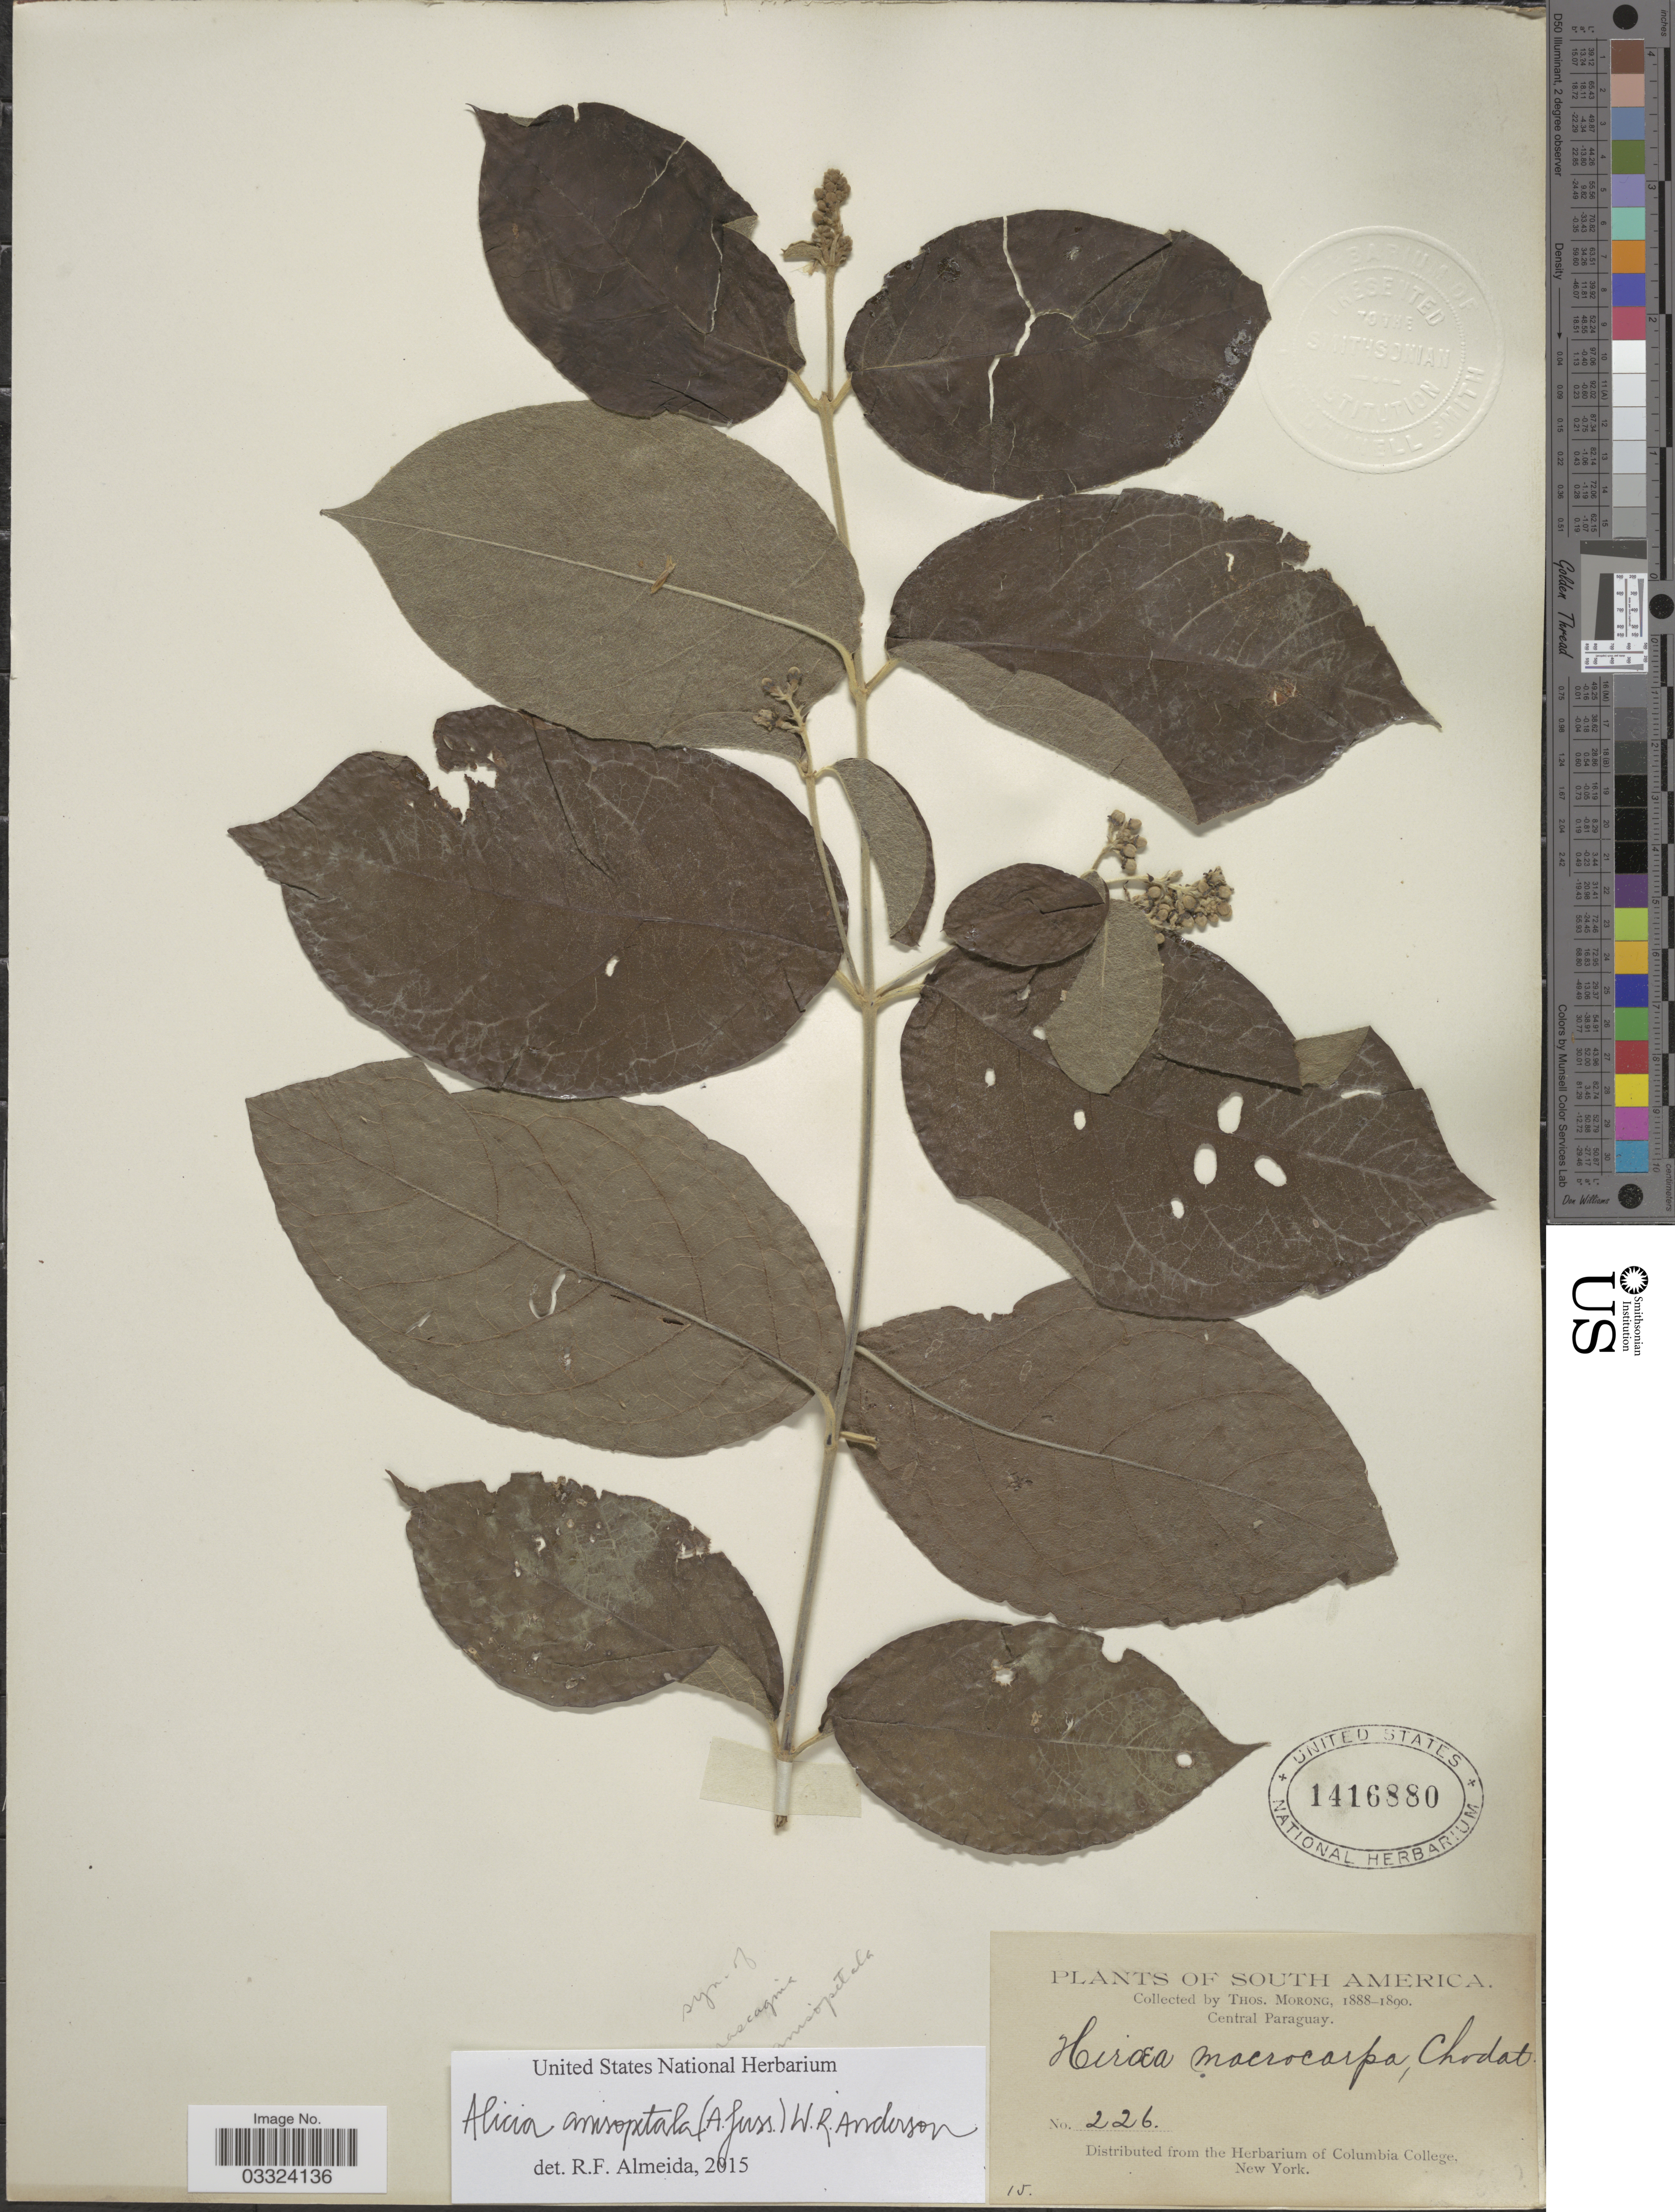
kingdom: Plantae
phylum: Tracheophyta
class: Magnoliopsida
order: Malpighiales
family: Malpighiaceae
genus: Alicia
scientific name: Alicia anisopetala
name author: (A. Juss.) W.R. Anderson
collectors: ex herb. T. Morong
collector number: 226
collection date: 1888/1890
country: Paraguay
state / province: Central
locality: central Paraguay.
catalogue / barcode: US 1416880